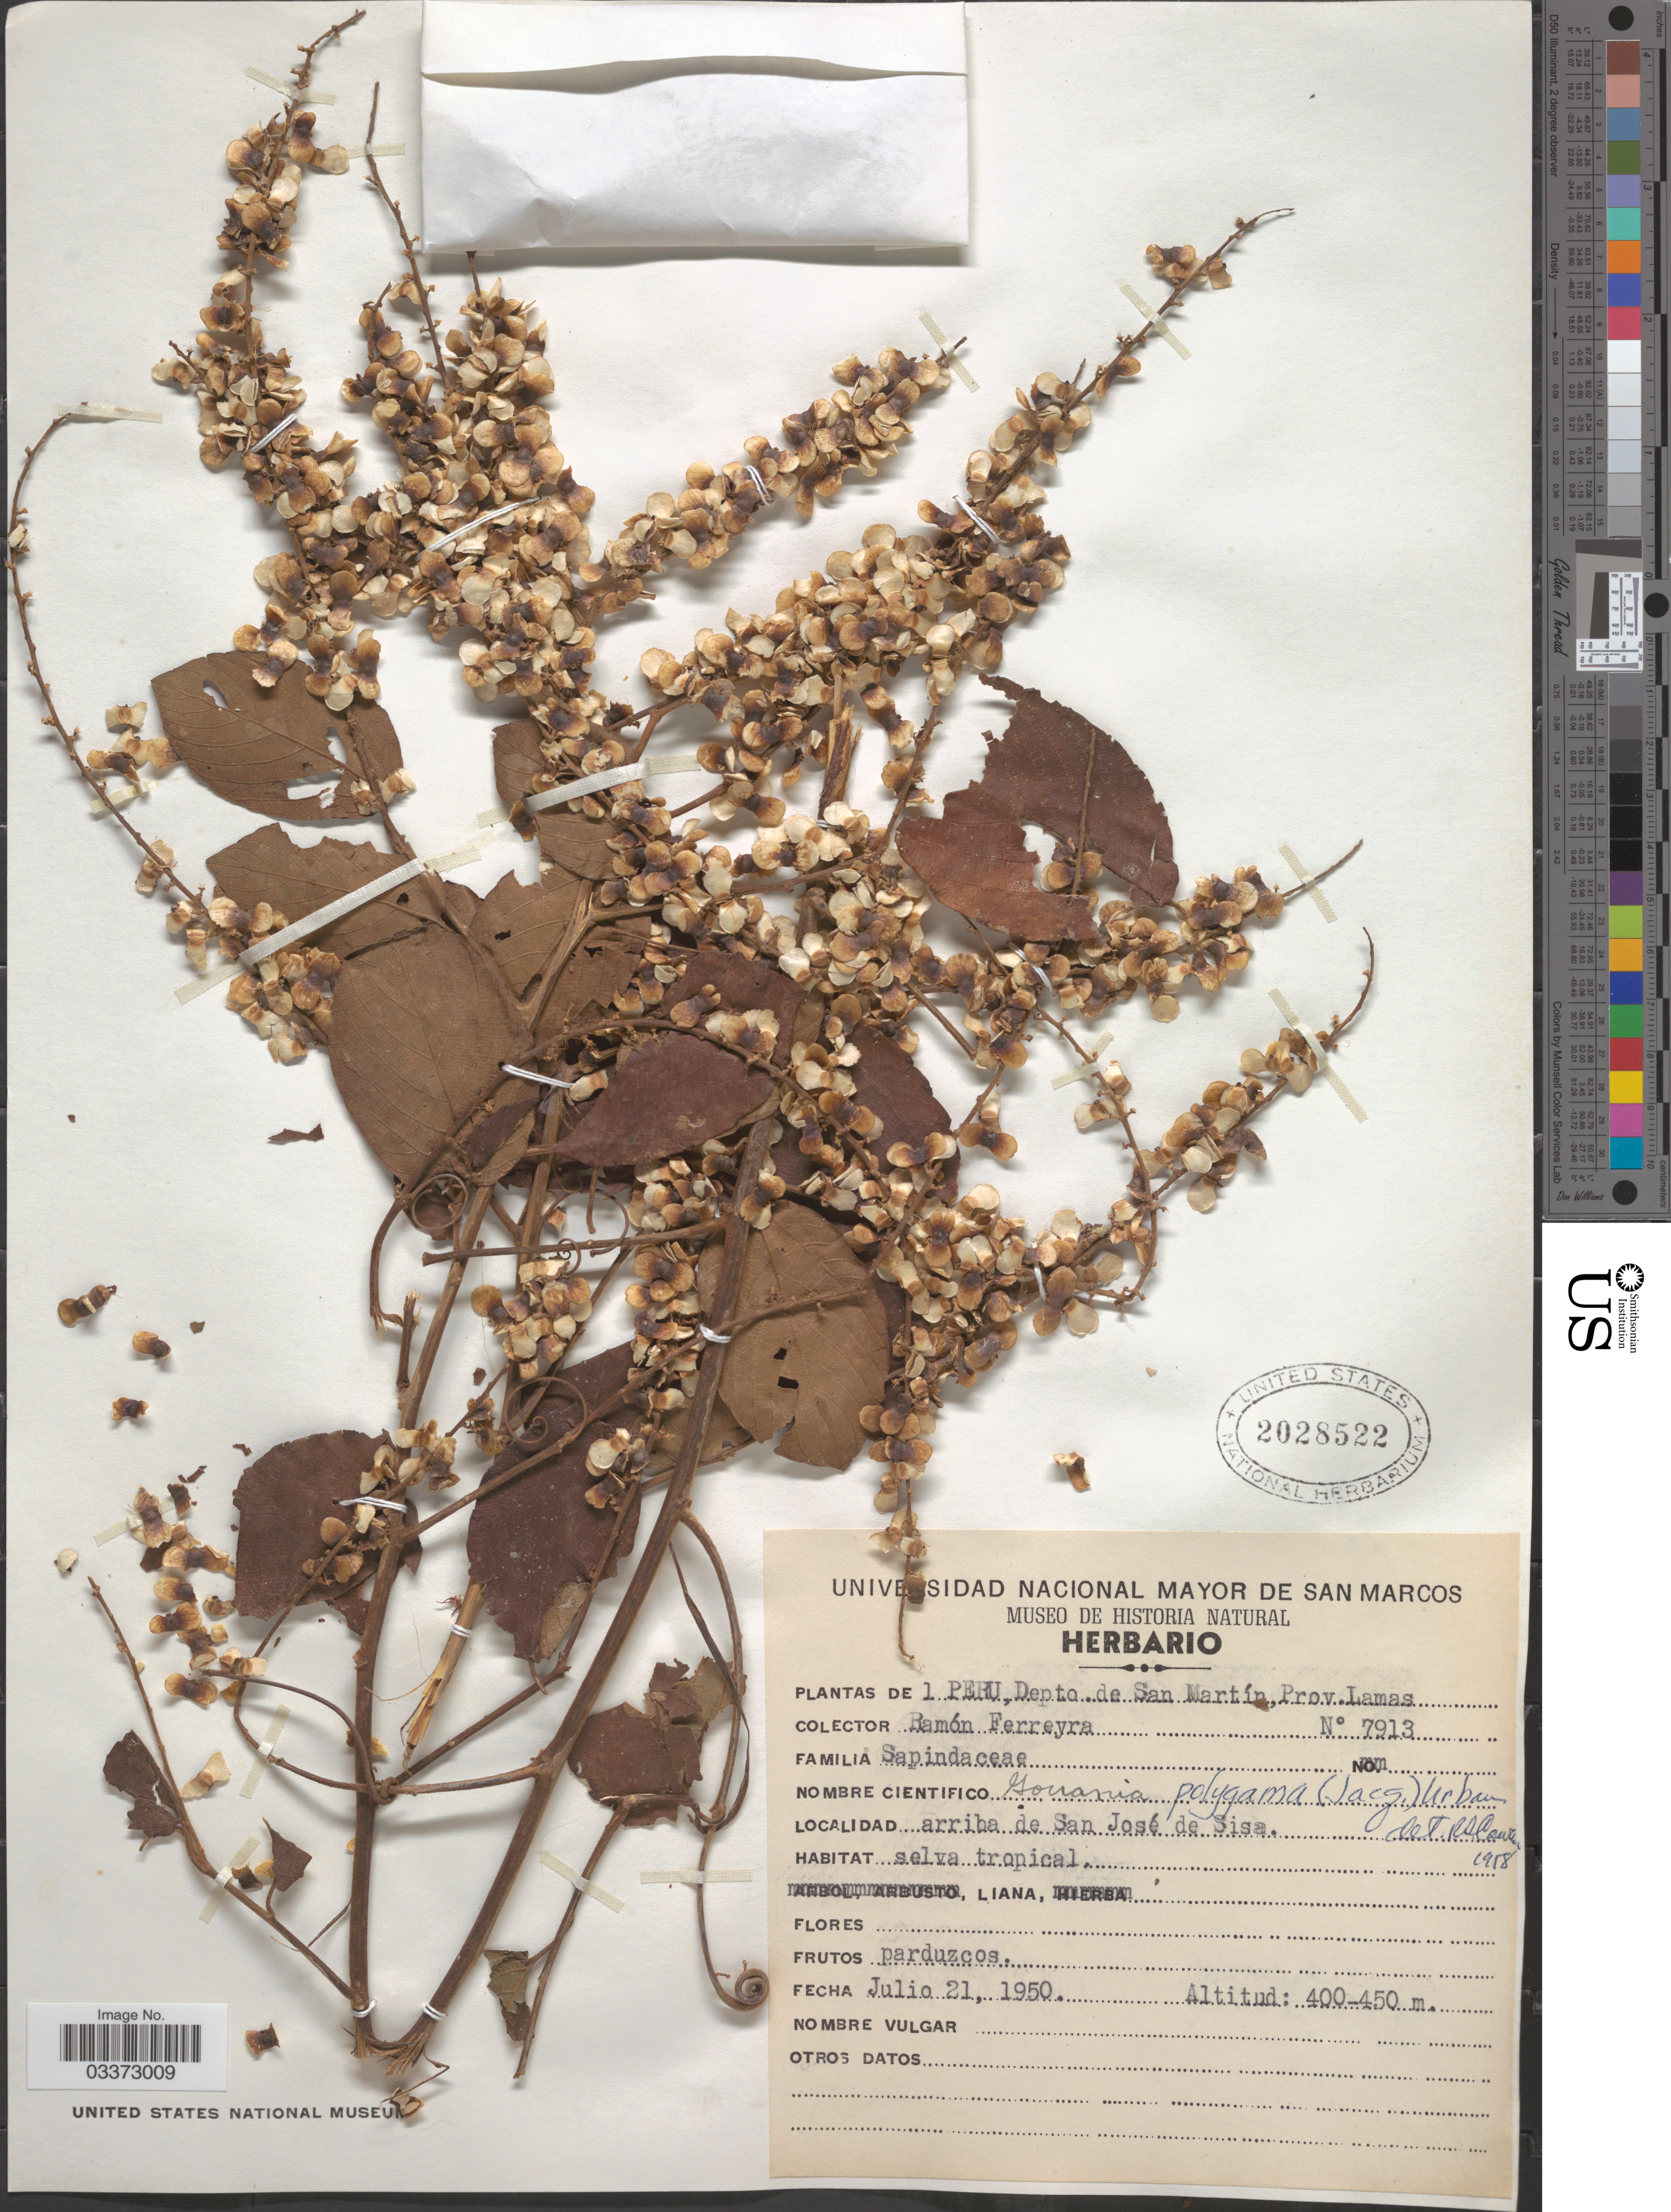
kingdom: Plantae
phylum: Tracheophyta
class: Magnoliopsida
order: Rosales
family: Rhamnaceae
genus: Gouania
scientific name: Gouania polygama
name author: (Jacq.) Urb.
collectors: R. A. Ferreyra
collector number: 7913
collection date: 1950-07-21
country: Peru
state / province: San Martín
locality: Depto. de San Martín, Prov. Lamas. Arriba de San José de Sisa.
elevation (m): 400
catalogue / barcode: US 2028522